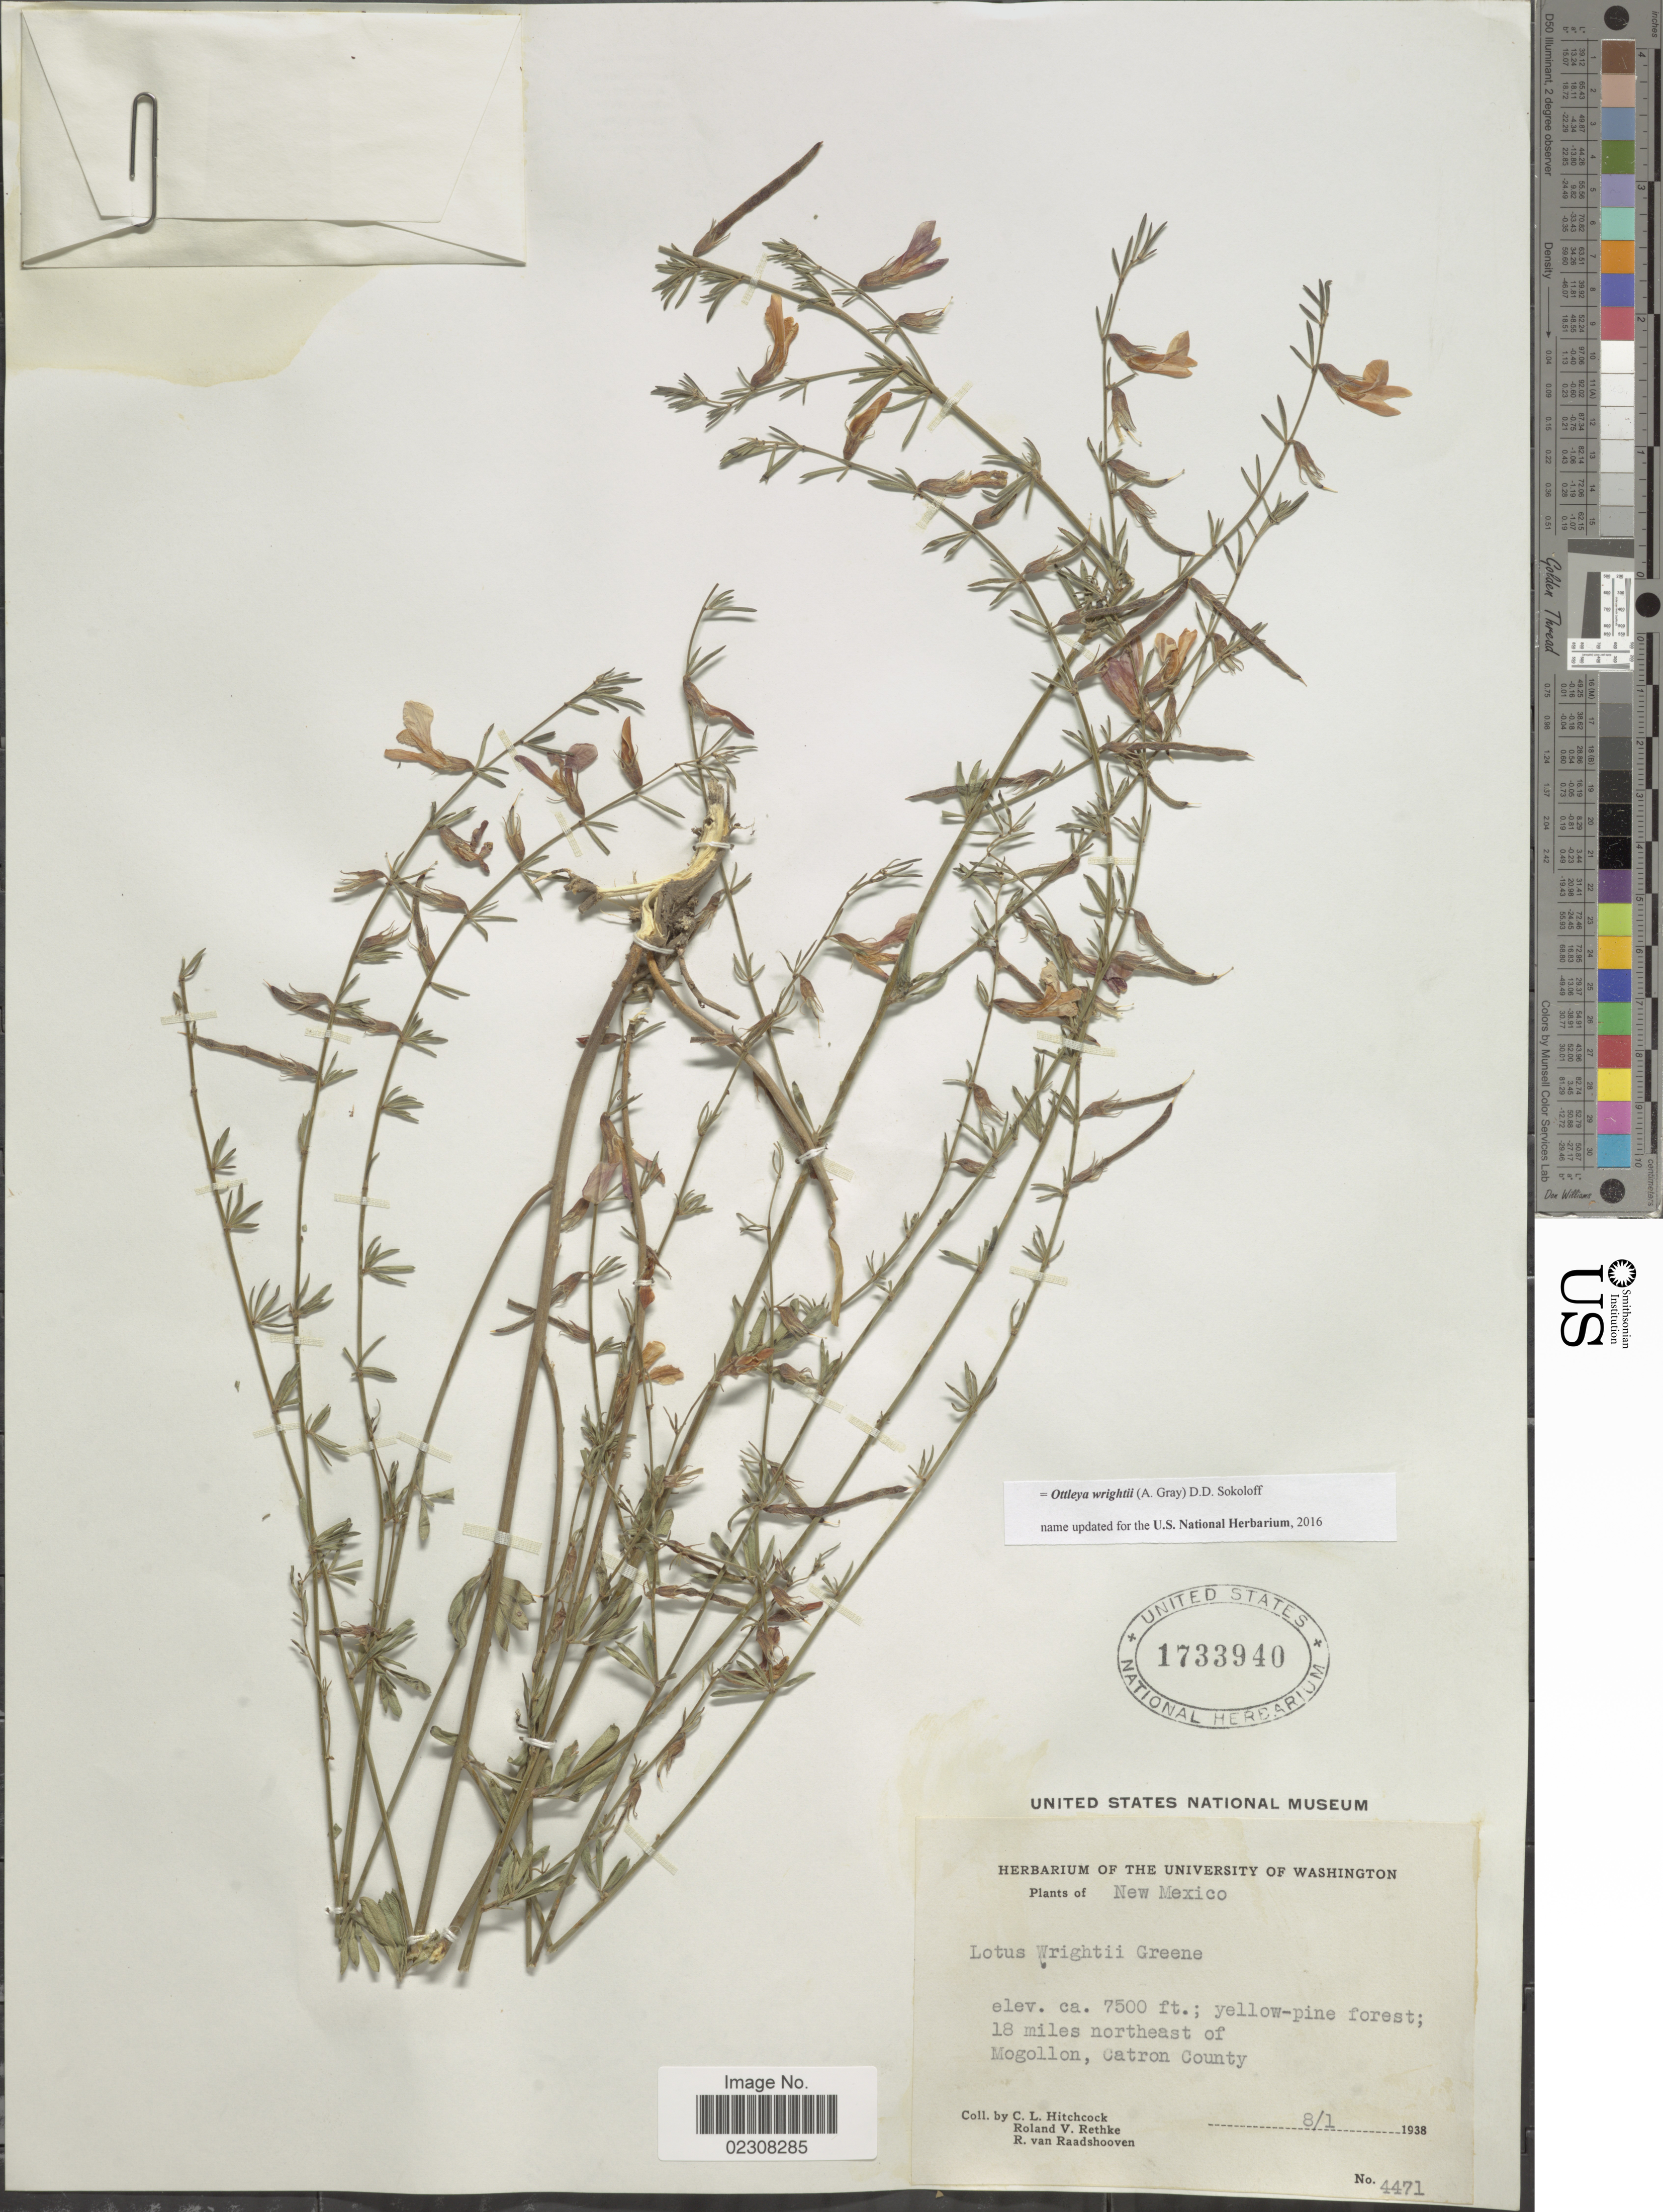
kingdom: Plantae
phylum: Tracheophyta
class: Magnoliopsida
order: Fabales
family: Fabaceae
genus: Ottleya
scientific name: Ottleya wrightii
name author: (A. Gray) D.D. Sokoloff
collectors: C. L. Hitchcock, R. Rethke & R. Raadshooven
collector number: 4471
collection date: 1938-08-01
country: United States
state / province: New Mexico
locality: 18 miles northeast of Mogollon, Catron County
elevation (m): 2286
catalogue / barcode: US 1733940